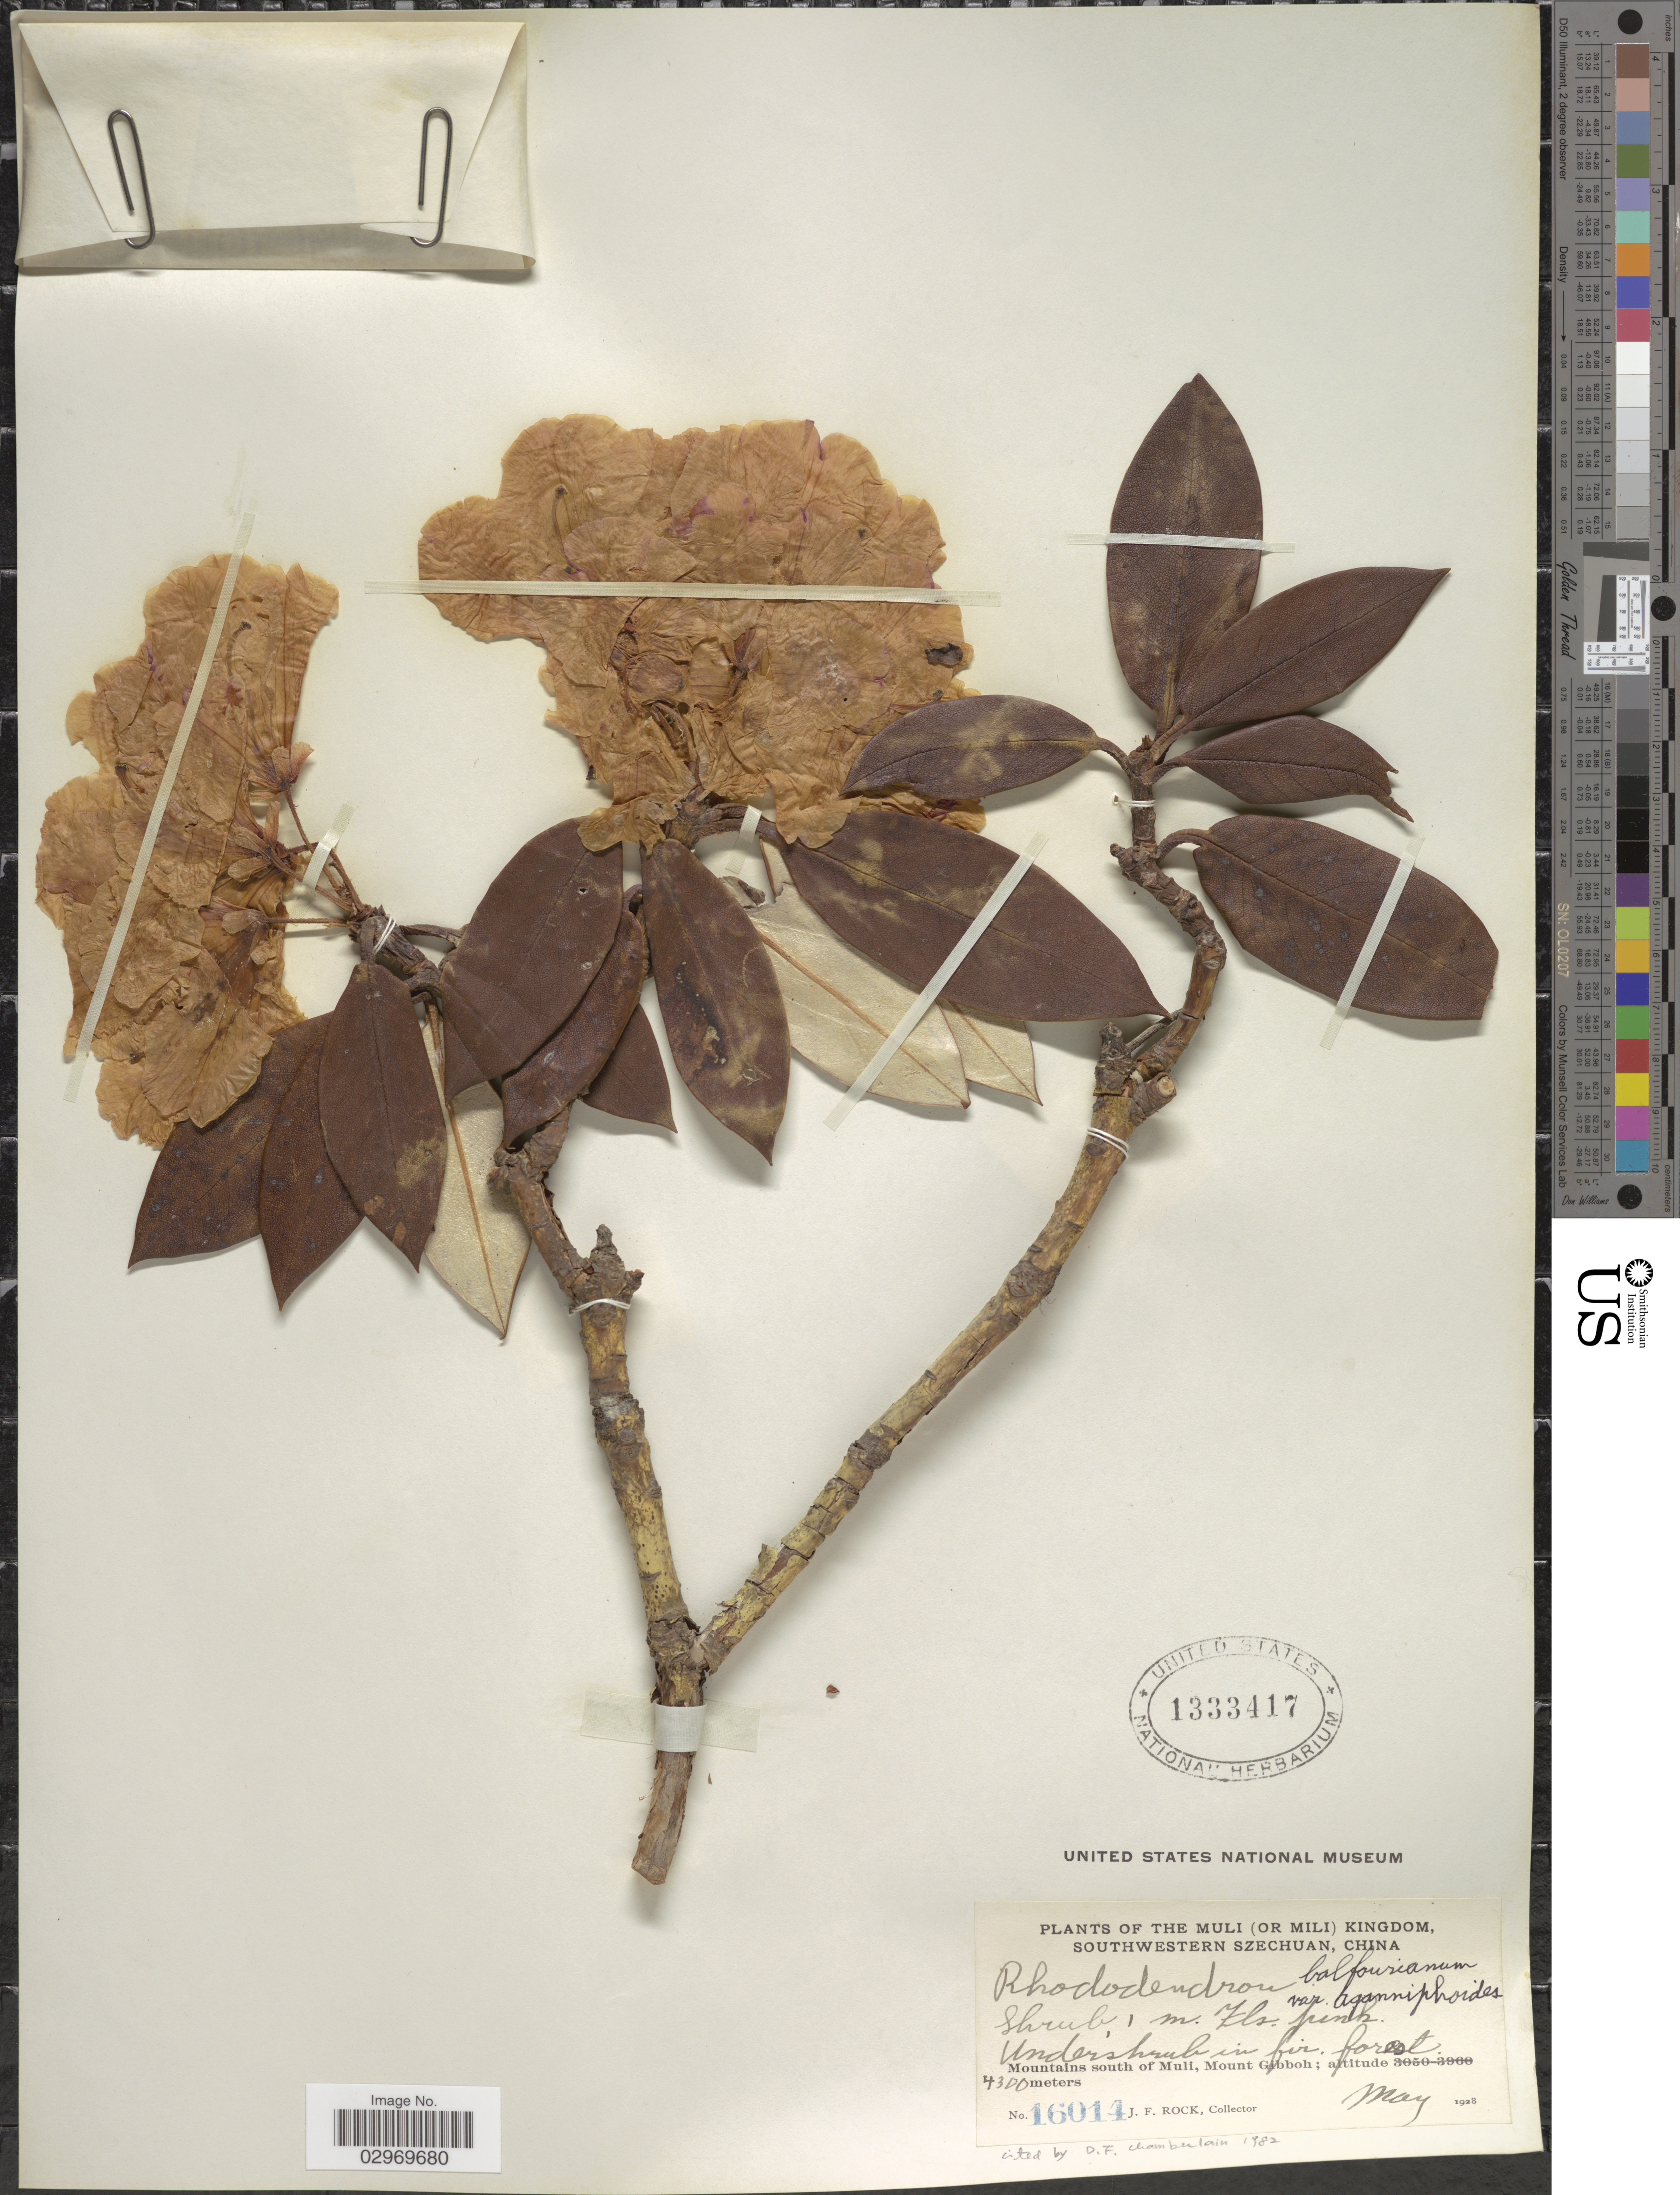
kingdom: Plantae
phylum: Tracheophyta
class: Magnoliopsida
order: Ericales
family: Ericaceae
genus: Rhododendron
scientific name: Rhododendron balfourianum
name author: Diels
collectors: J. Rock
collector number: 16014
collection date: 1928-05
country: China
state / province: Sichuan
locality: The Muli (or Mili) Kingdom, Southwestern Szechuan. Mountains south of Muli, Mount Gibboh.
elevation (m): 4300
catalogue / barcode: US 1333417